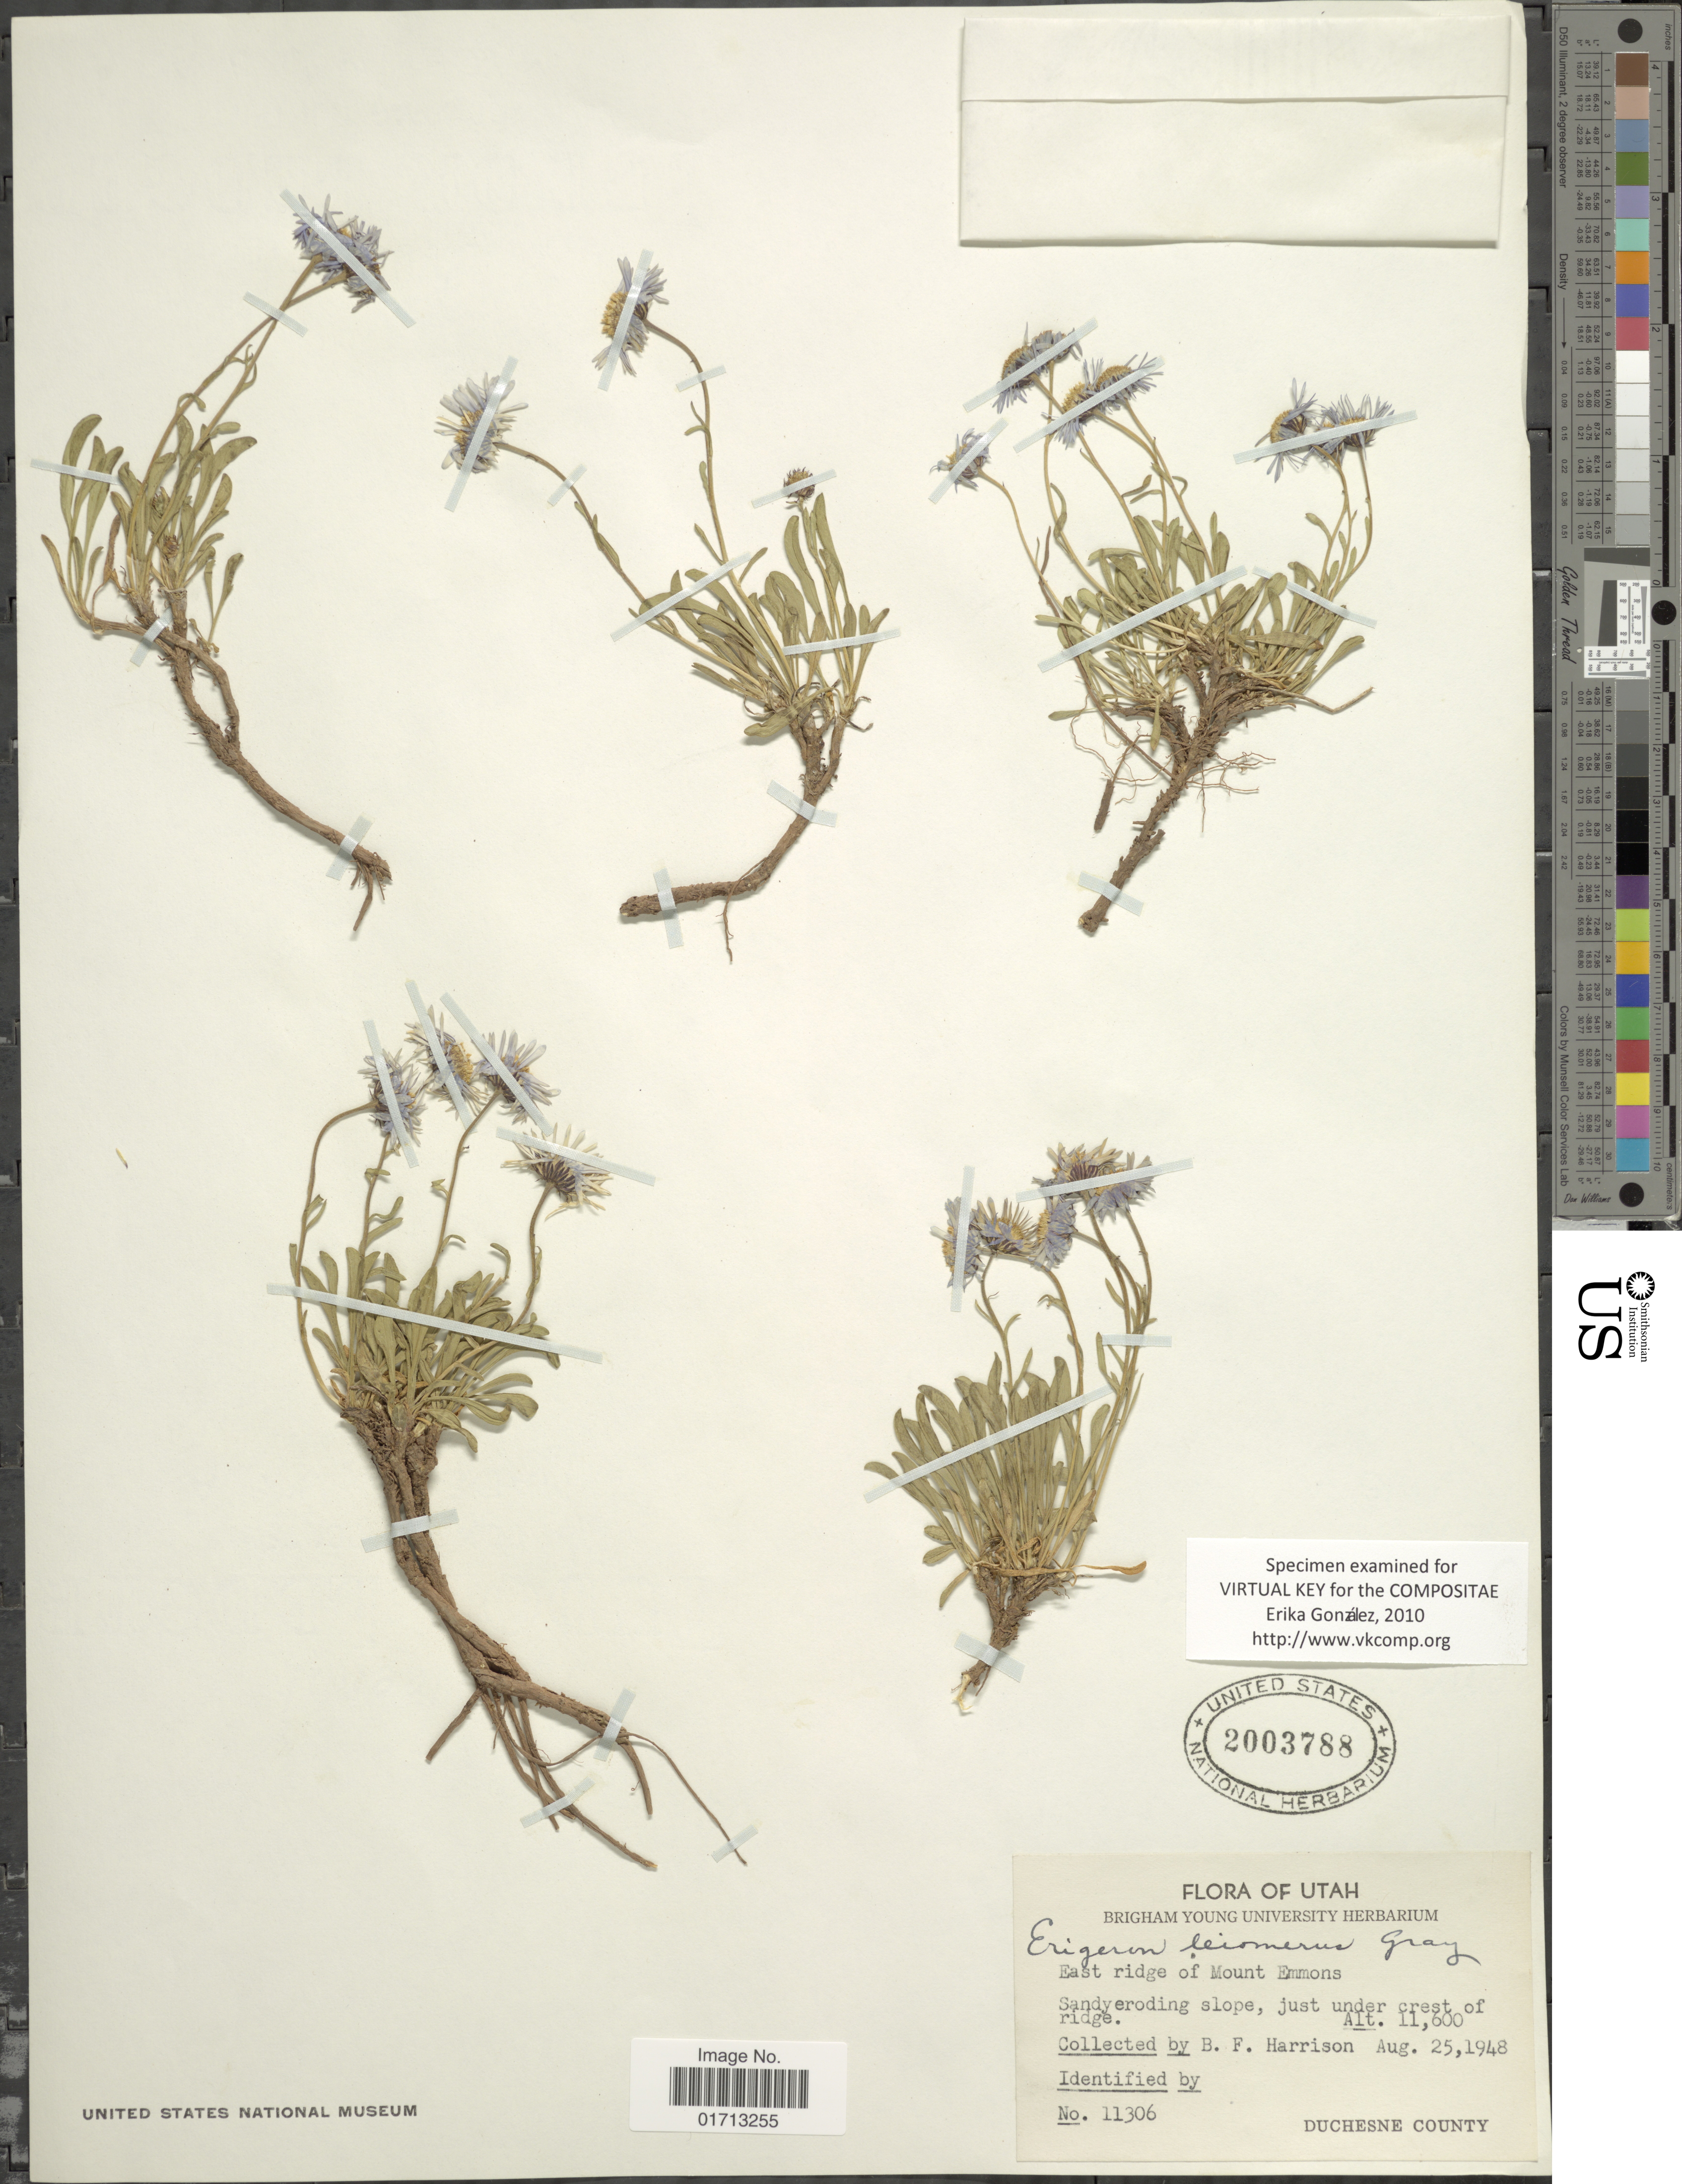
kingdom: Plantae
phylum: Tracheophyta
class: Magnoliopsida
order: Asterales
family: Asteraceae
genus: Erigeron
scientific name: Erigeron leiomerus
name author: A. Gray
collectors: B. F. Harrison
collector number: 11306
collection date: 1948-08-25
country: United States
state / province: Utah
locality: East ridge of Mount Emmons. Duchesne County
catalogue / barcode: US 2003788